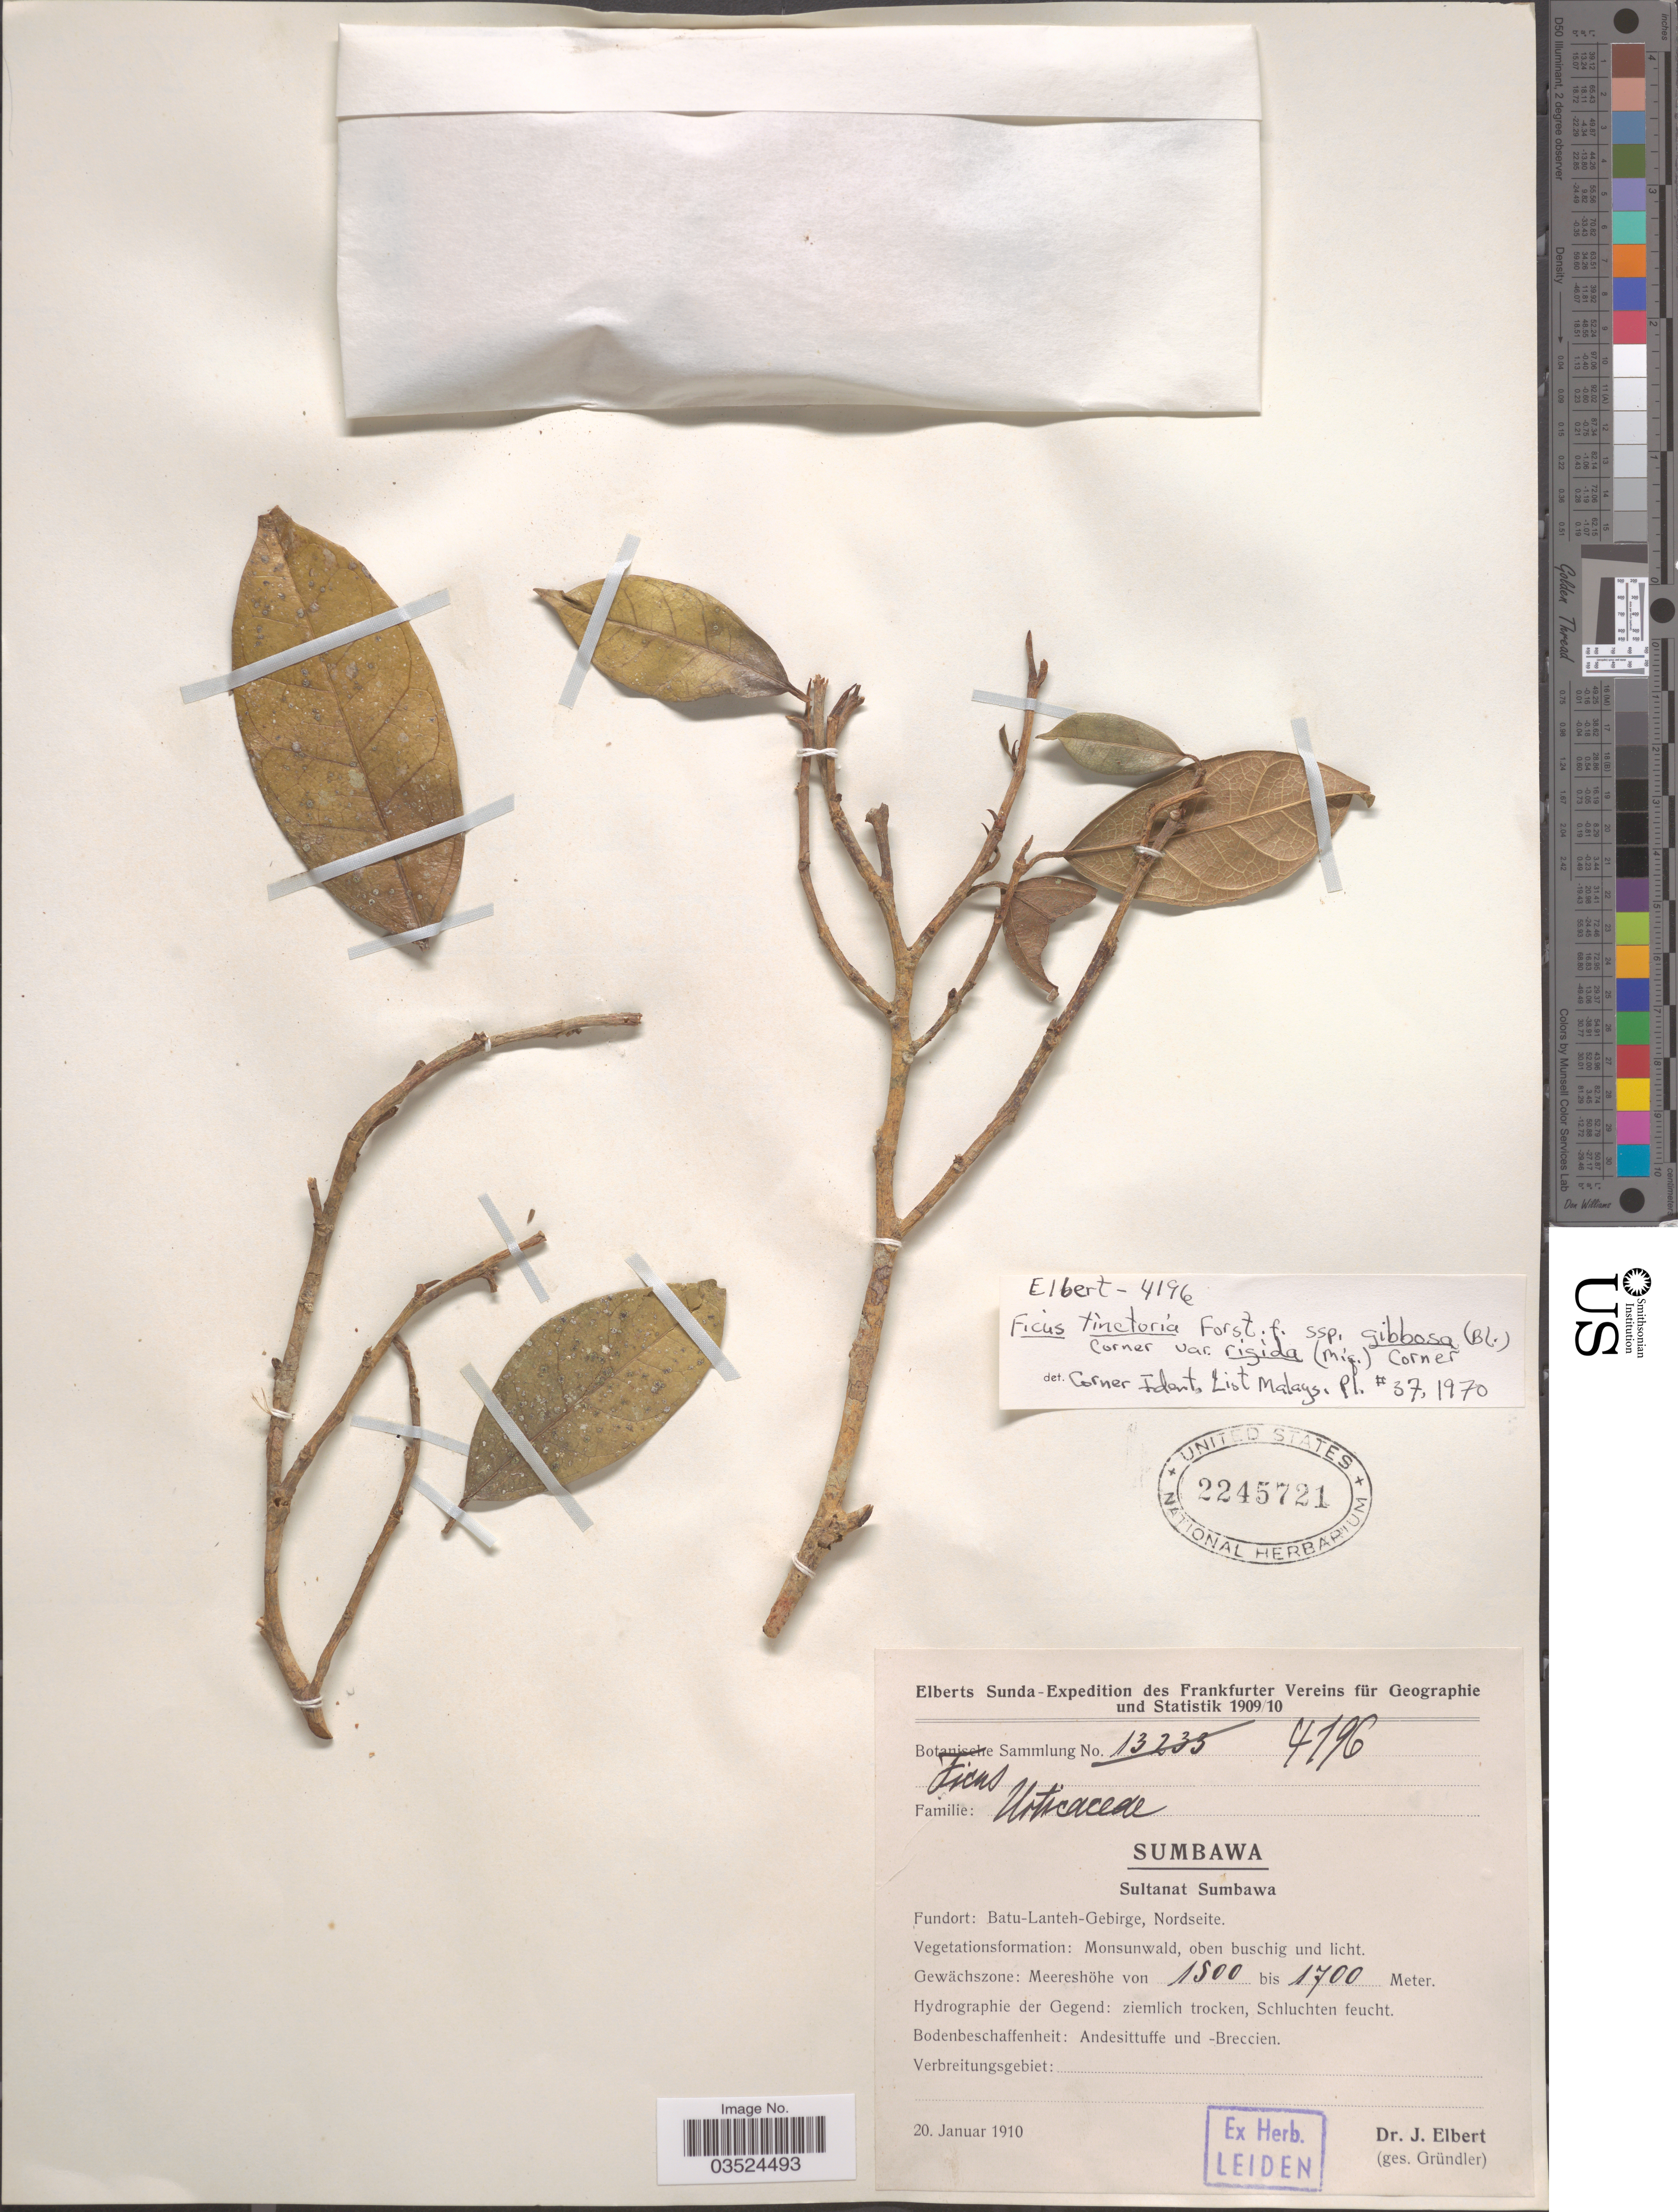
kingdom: Plantae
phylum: Tracheophyta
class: Magnoliopsida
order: Rosales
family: Moraceae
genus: Ficus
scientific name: Ficus tinctoria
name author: G. Forst.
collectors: J. Elbert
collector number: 4196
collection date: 1910-01-20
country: Indonesia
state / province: Nusa Tenggara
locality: Sumbawa. Sultanat Sumbawa. Batu-Lanteh-Gebirge, Nordseite.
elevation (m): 1500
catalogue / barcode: US 2245721